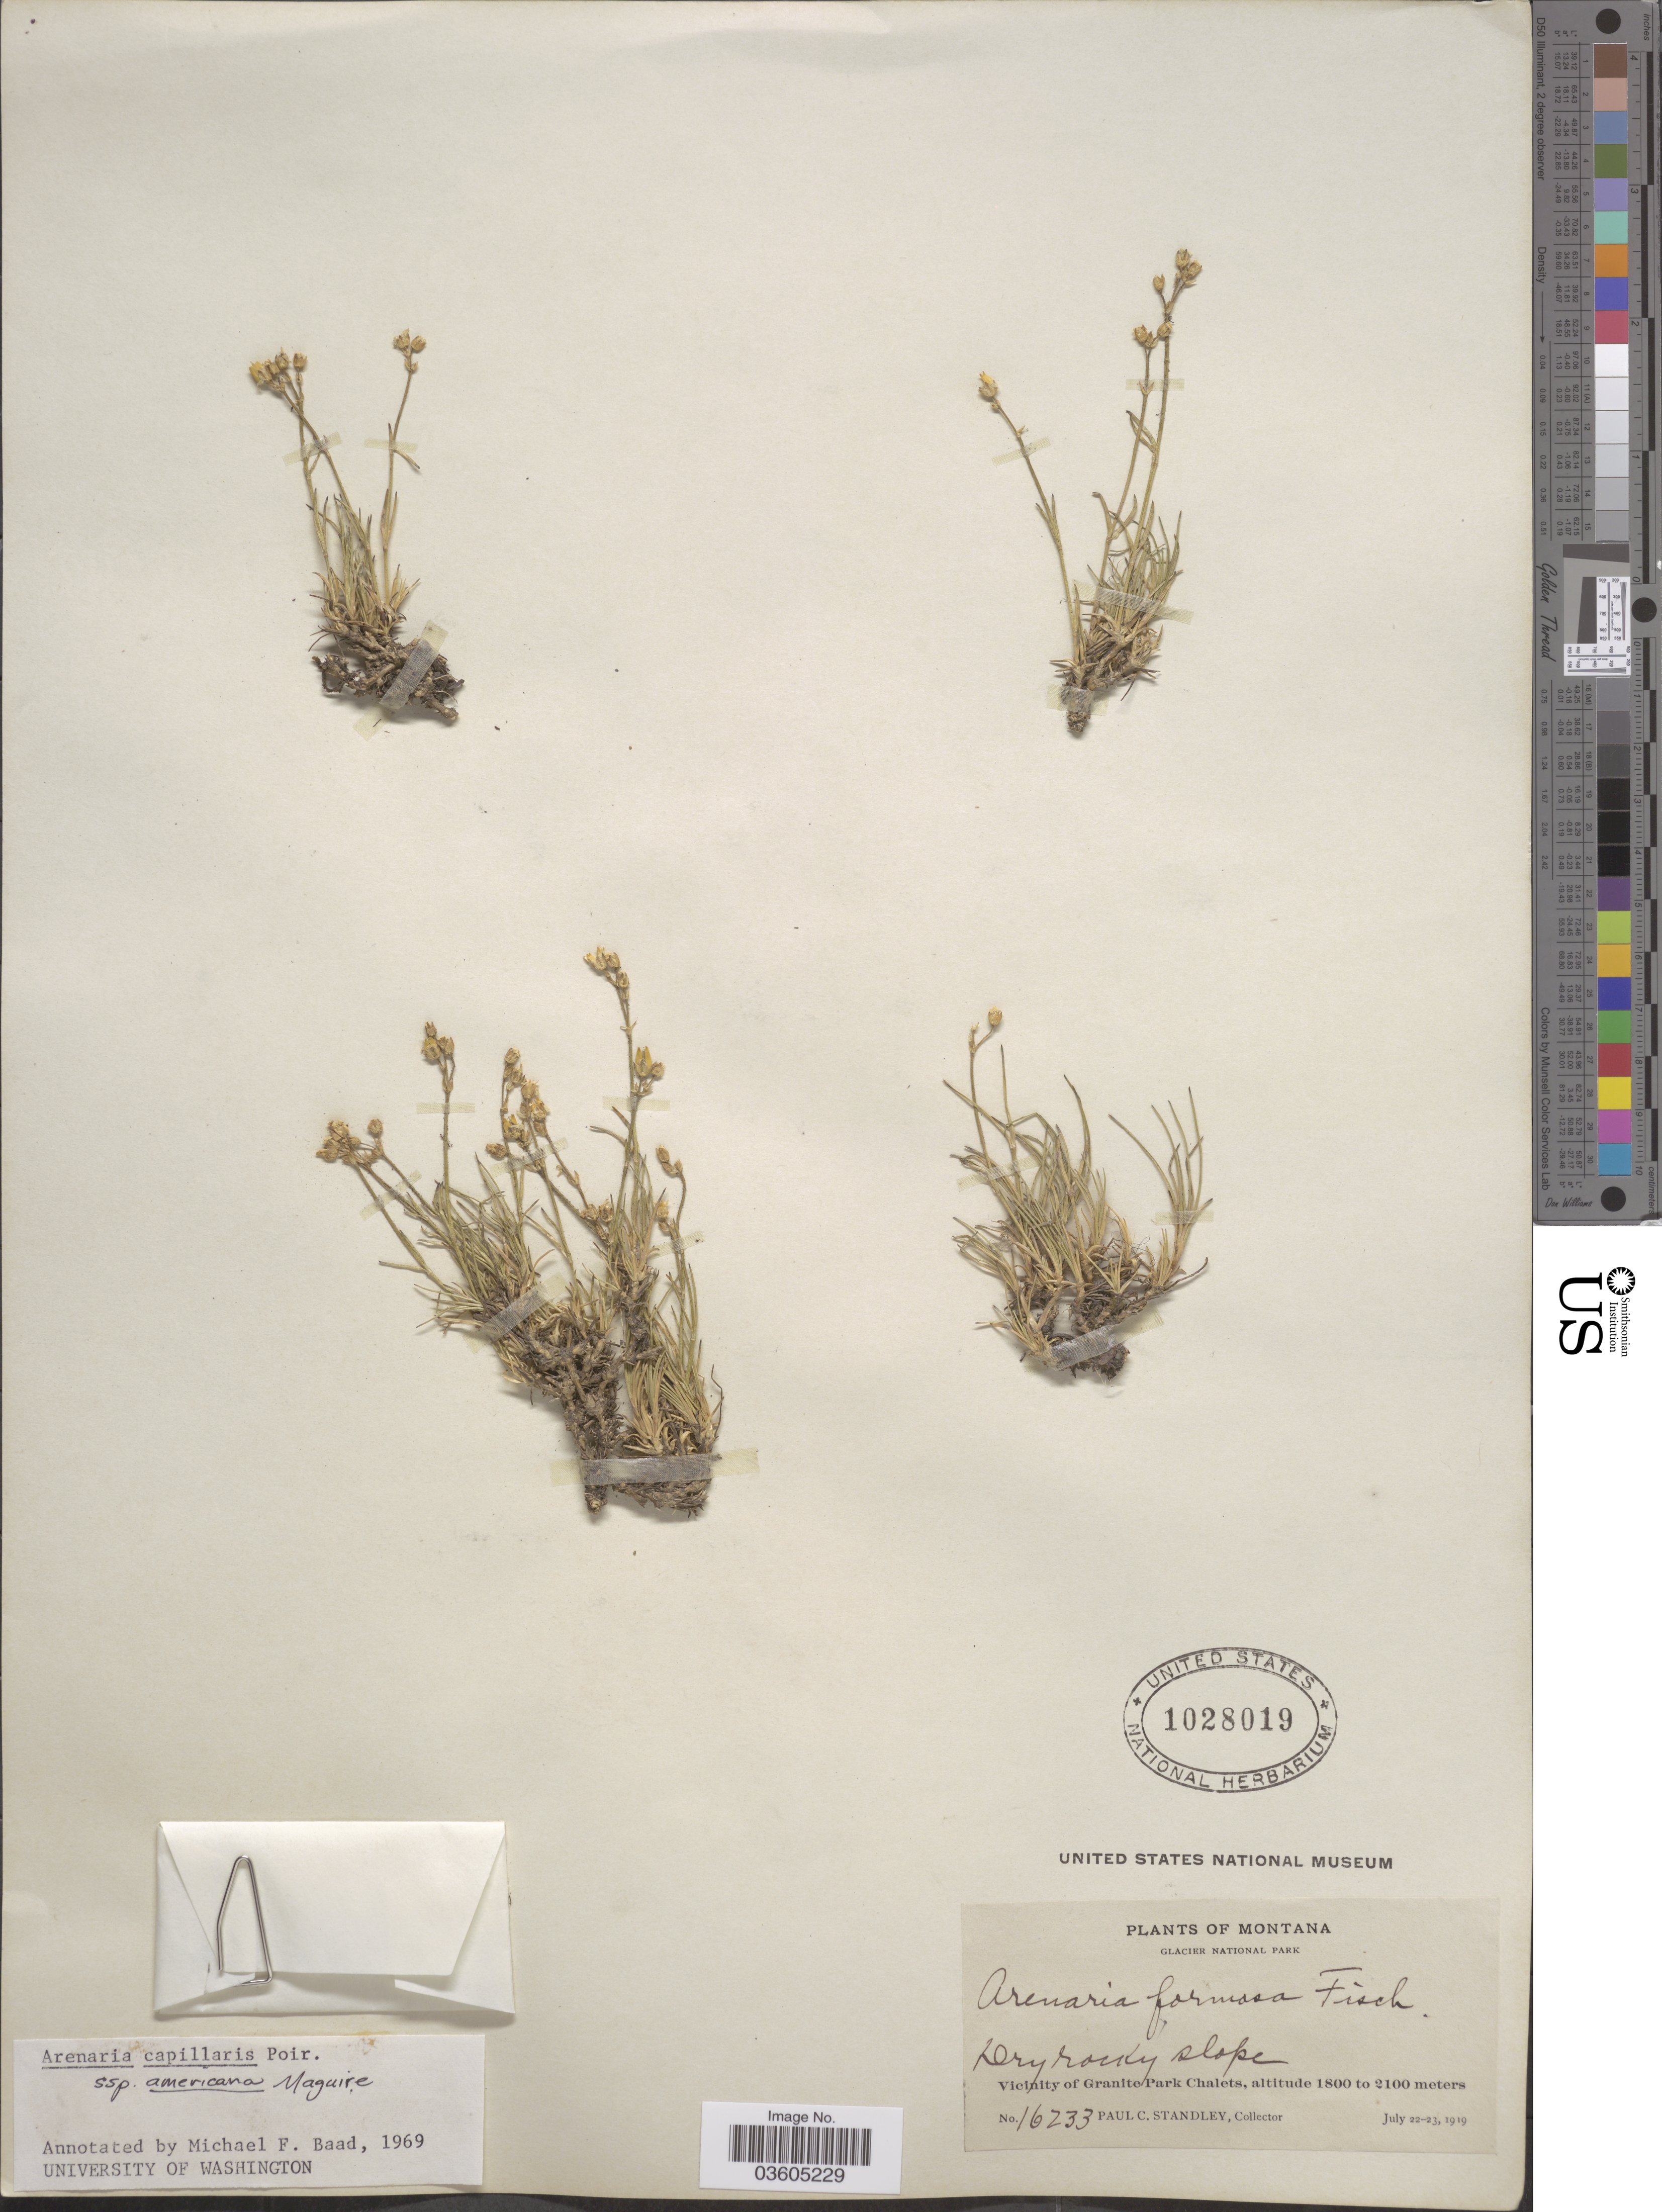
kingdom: Plantae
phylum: Tracheophyta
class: Magnoliopsida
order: Caryophyllales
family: Caryophyllaceae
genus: Eremogone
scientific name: Eremogone capillaris var. americana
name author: (Maguire) R.L. Hartm. & Rabeler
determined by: U.S. National Herbarium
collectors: P. C. Standley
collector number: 16233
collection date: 1919-07-22/1919-07-23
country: United States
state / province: Montana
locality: Glacier National Park. Vicinity of Granite Park Chalets.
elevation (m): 1800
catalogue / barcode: US 1028019